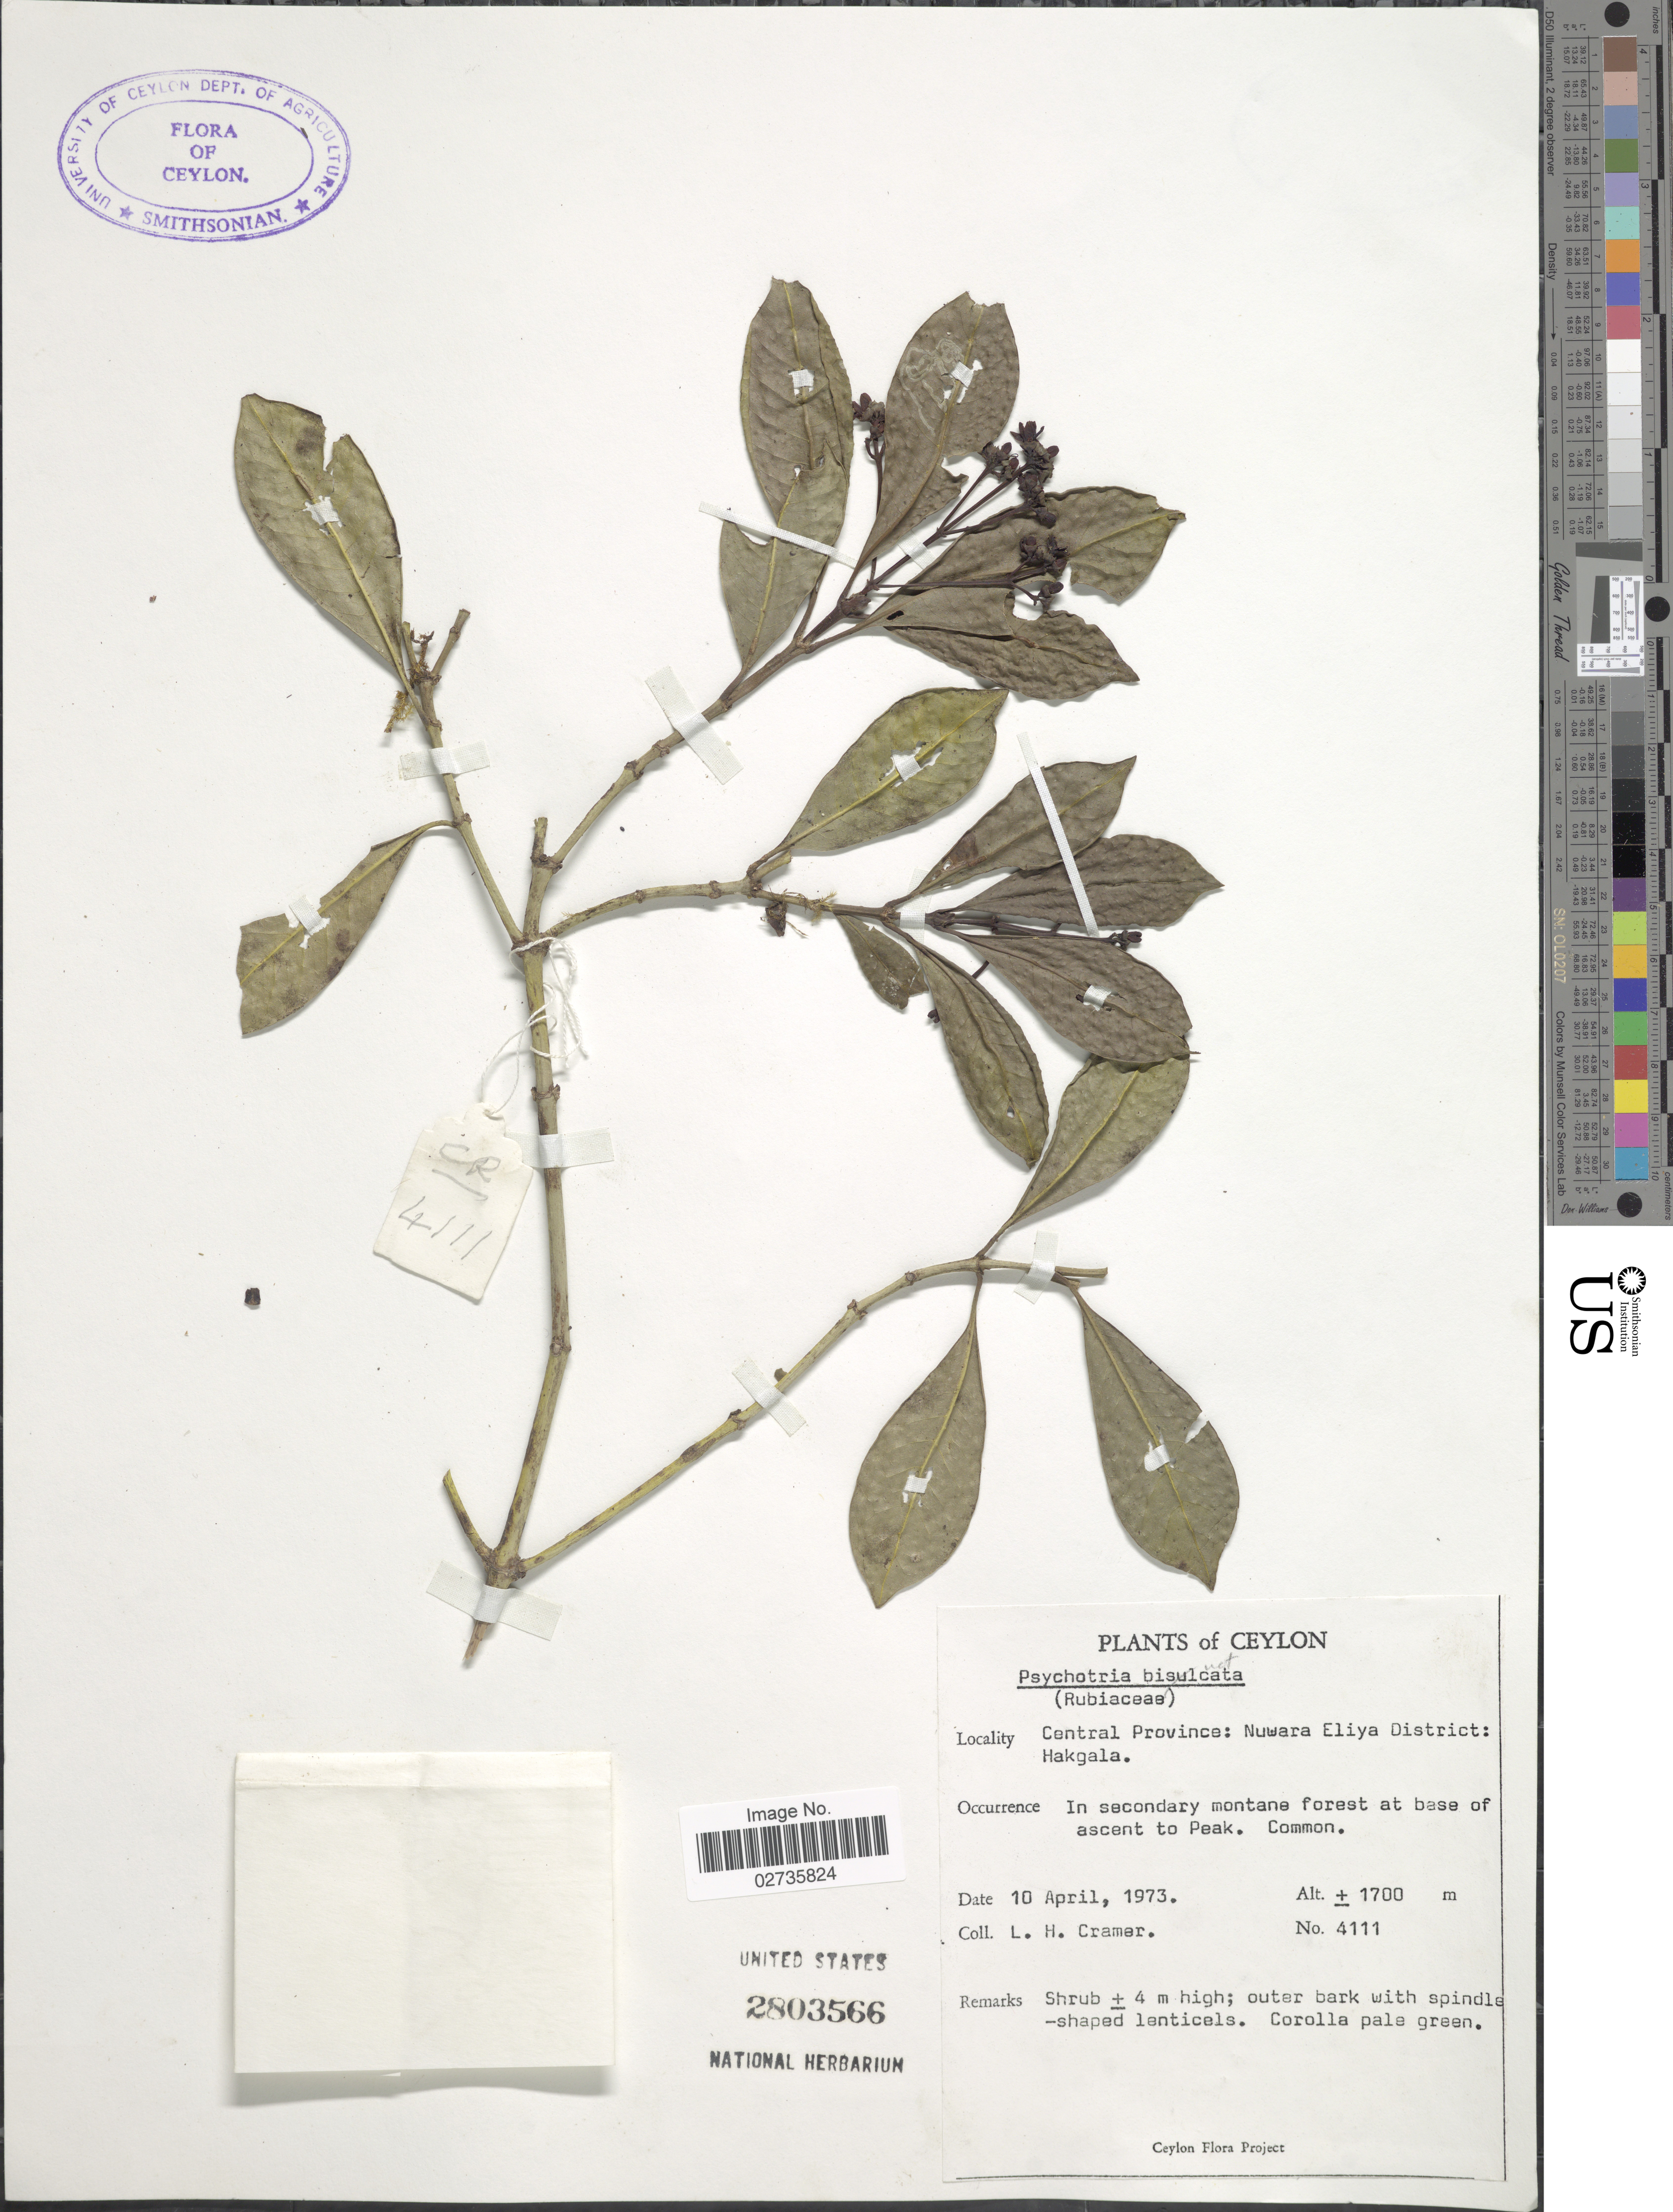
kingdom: Plantae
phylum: Tracheophyta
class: Magnoliopsida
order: Gentianales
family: Rubiaceae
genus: Psychotria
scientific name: Psychotria zeylanica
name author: Sohmer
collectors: L. H. Cramer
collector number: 4111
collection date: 1973-04-10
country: Sri Lanka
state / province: Central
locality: Central, Nuwara Eliya District: Hakgala, In secondary montane forest at base of ascent to Peak. Common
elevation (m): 1700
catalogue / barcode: US 2803566